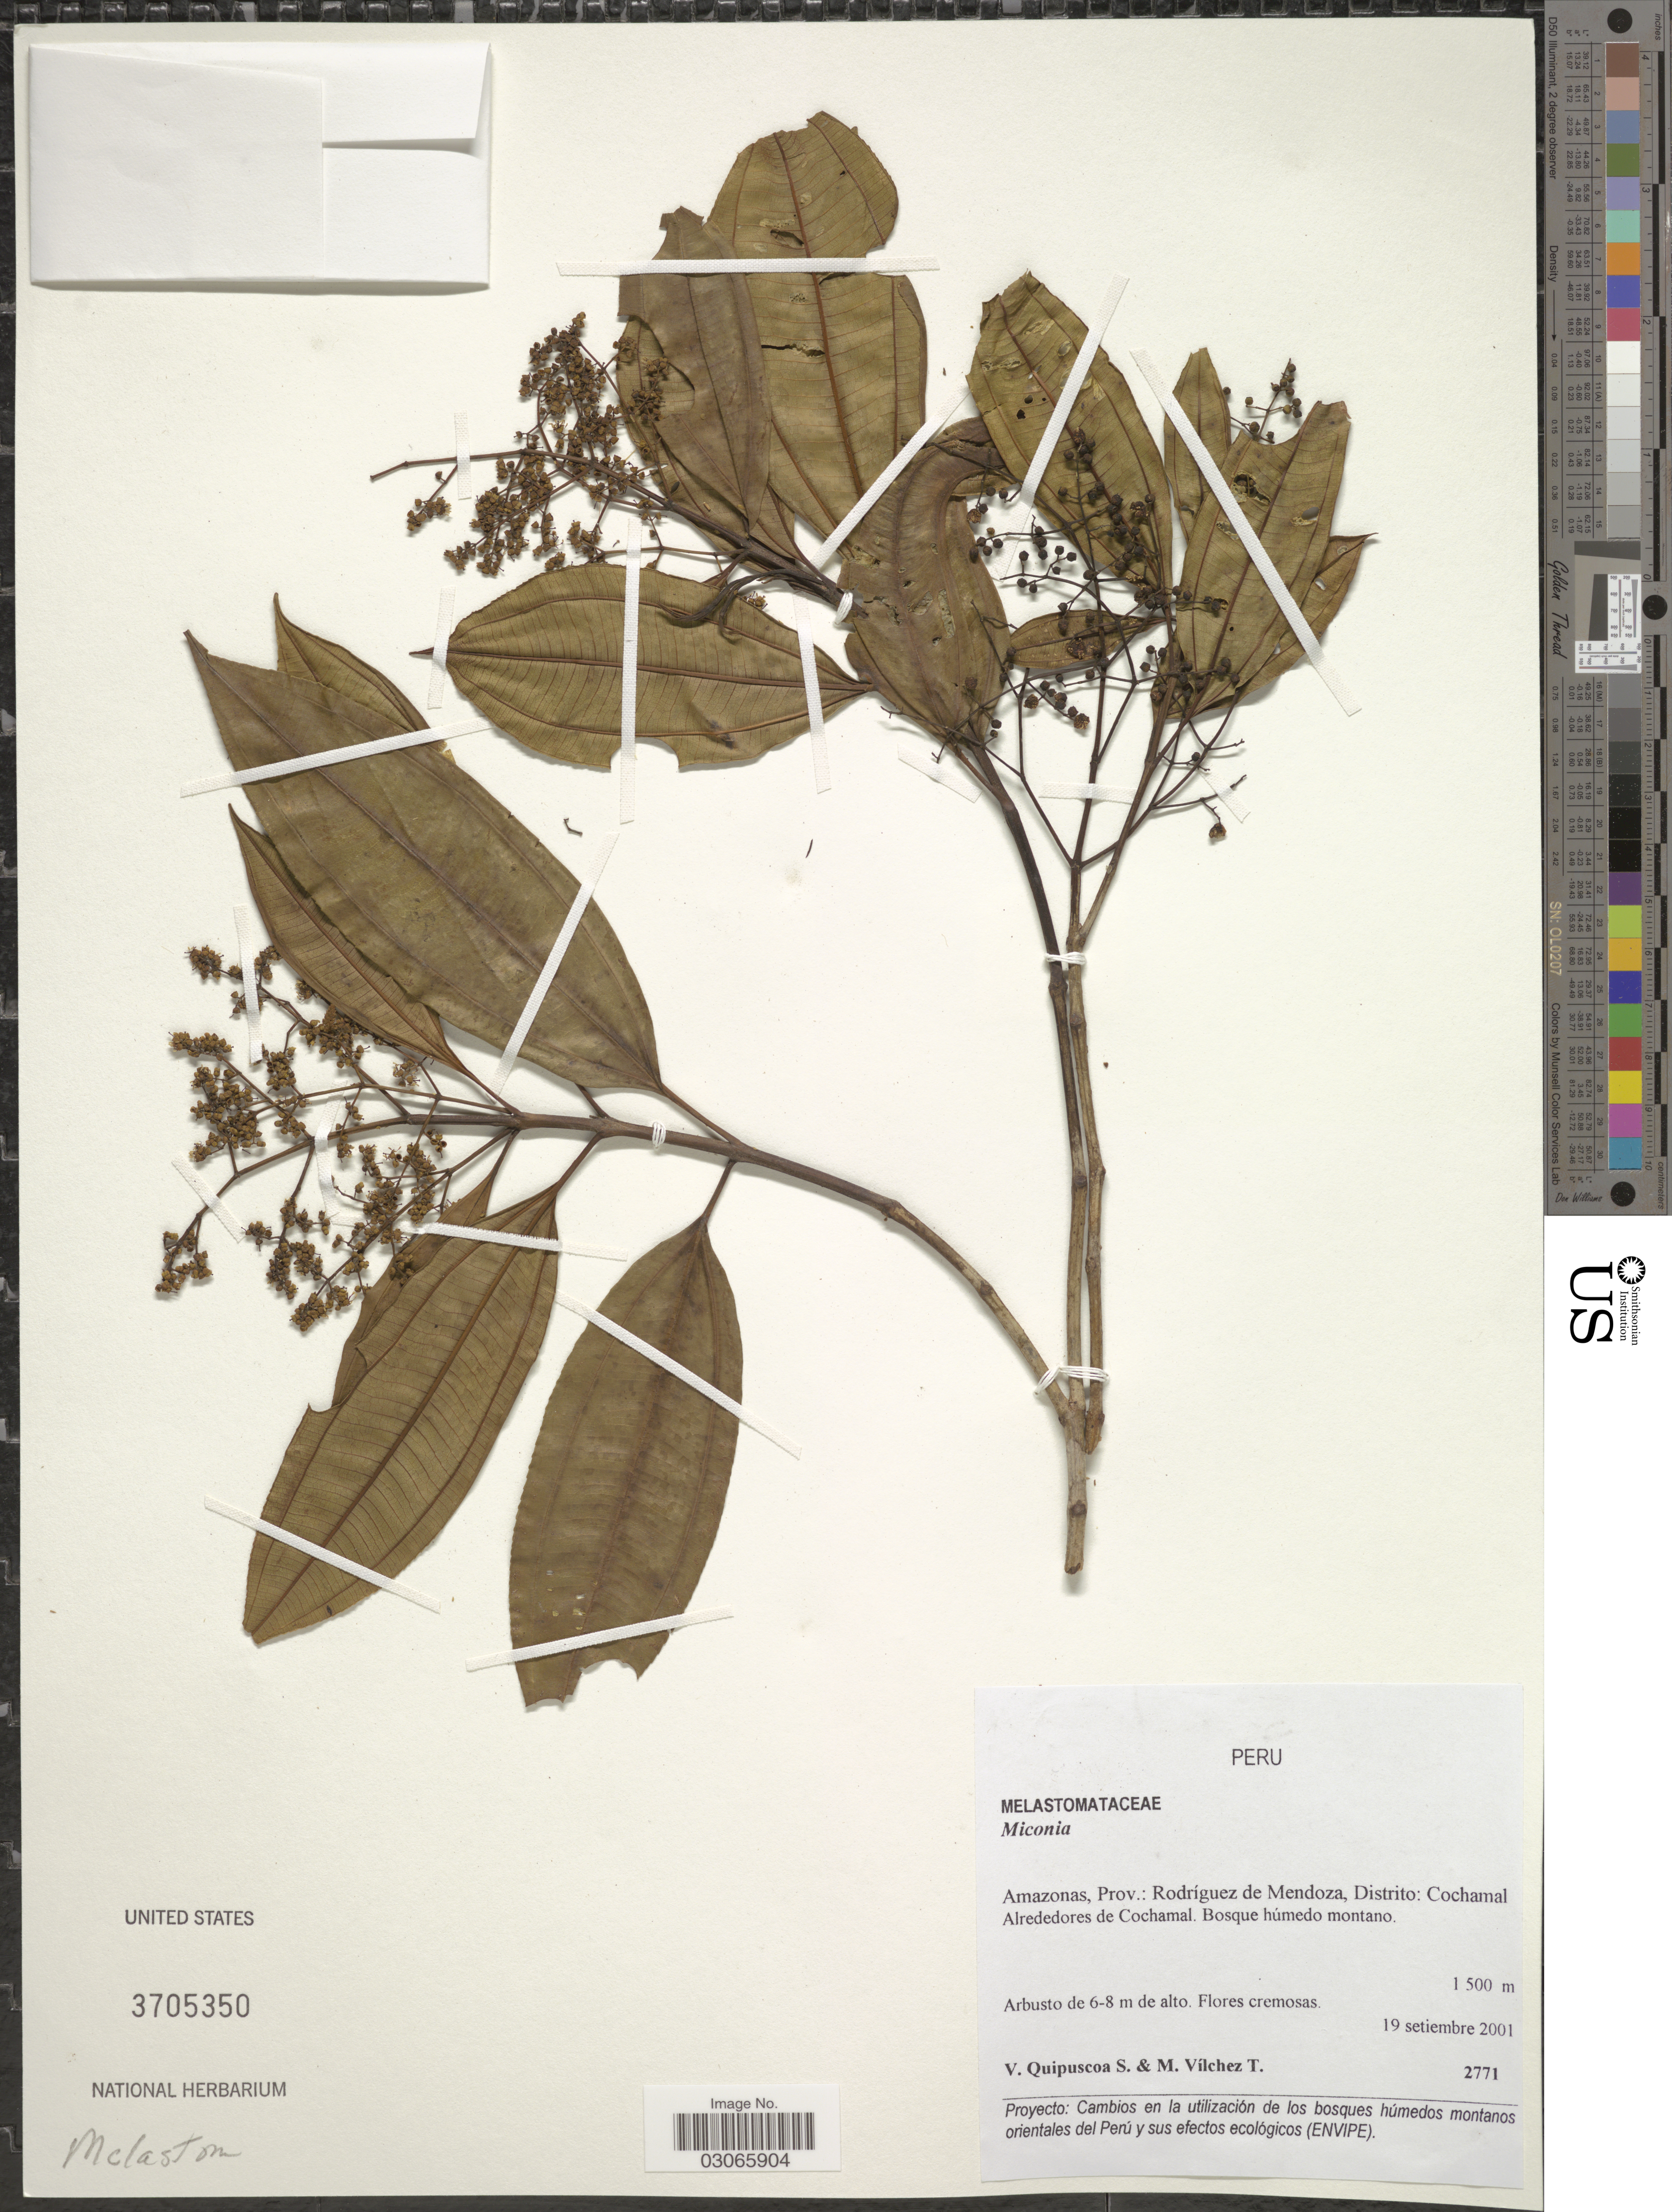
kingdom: Plantae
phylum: Tracheophyta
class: Magnoliopsida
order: Myrtales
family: Melastomataceae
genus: Miconia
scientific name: Miconia sp.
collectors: V. Quipuscoa S. & M. Vilchez T.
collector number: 2771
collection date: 2001-09-19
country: Peru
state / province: Amazonas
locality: Prov.: Rodríguez de Mendoza, Distrito: Cochamal. Alrededores de Cochamal.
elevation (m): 1500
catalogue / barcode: US 3705350